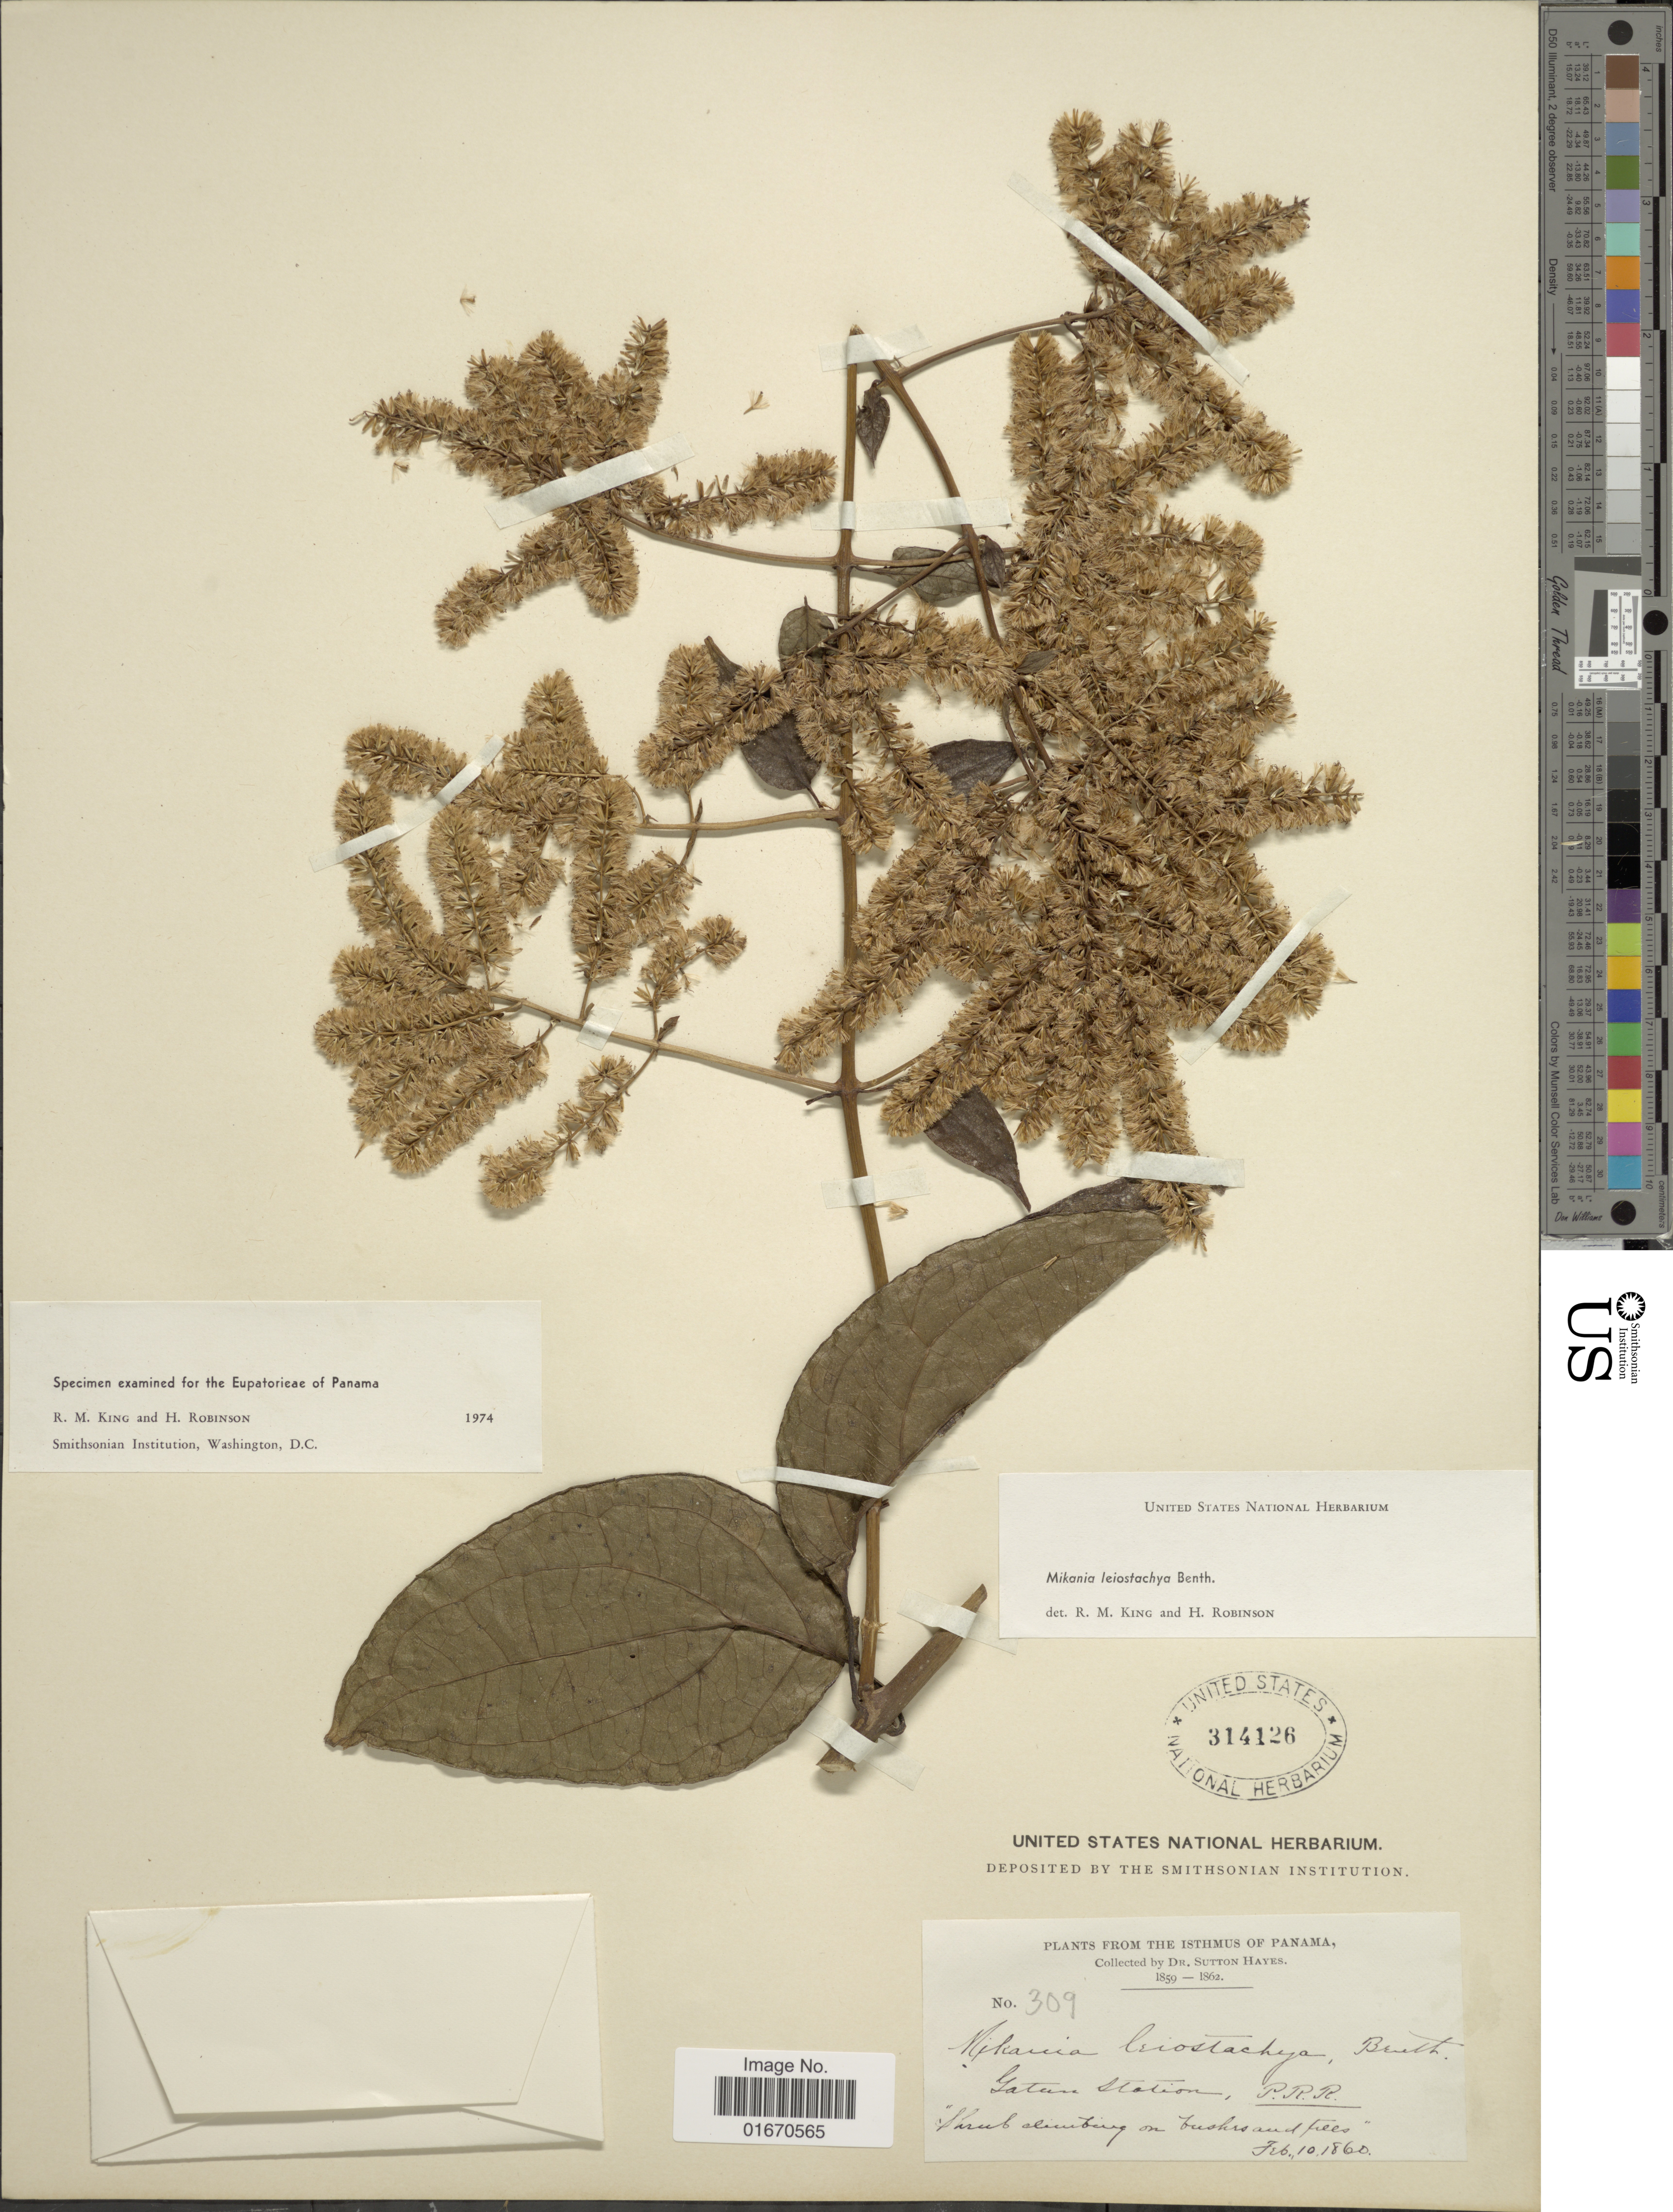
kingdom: Plantae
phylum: Tracheophyta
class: Magnoliopsida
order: Asterales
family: Asteraceae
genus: Mikania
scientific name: Mikania leiostachya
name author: Benth.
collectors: S. Hayes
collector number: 309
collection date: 1860-02-10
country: Panama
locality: Isthmus of Panama, Gatun Station, P.R.R.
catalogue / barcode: US 314126